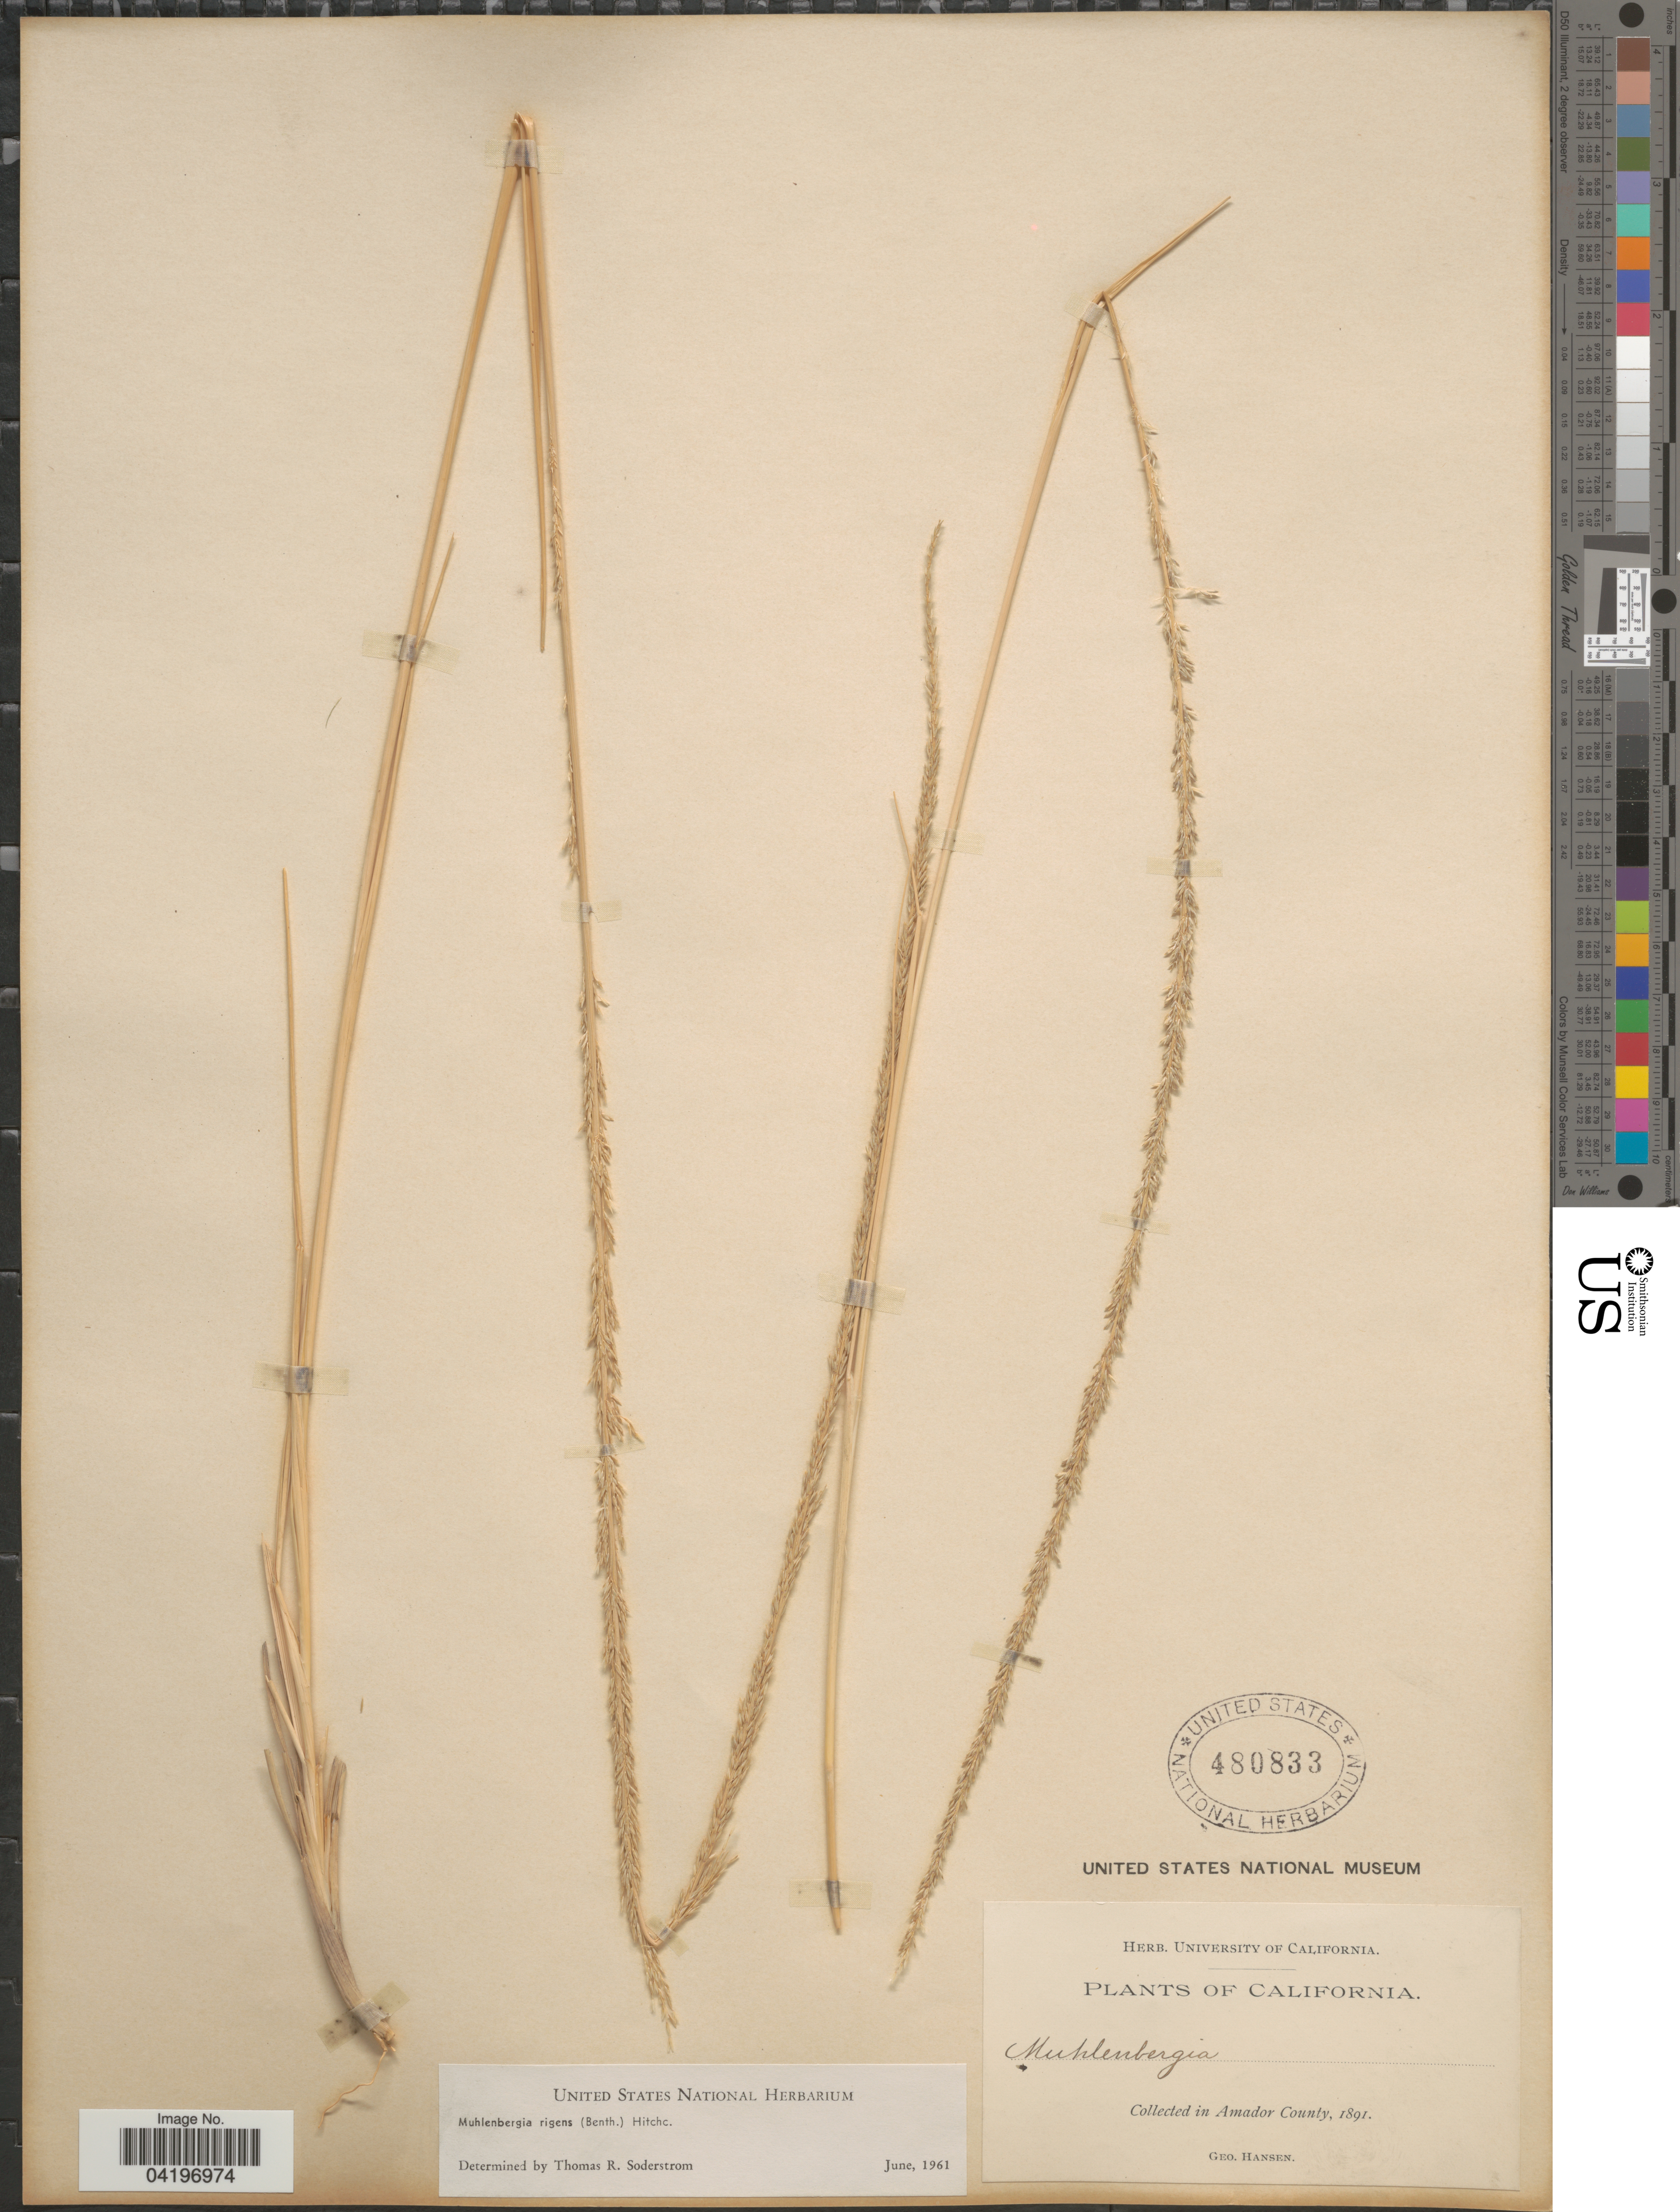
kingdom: Plantae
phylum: Tracheophyta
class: Liliopsida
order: Poales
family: Poaceae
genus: Muhlenbergia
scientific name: Muhlenbergia rigens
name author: (Benth.) Hitchc.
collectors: G. Hansen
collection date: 1891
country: United States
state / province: California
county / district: Amador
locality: Amador County.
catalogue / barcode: US 480833